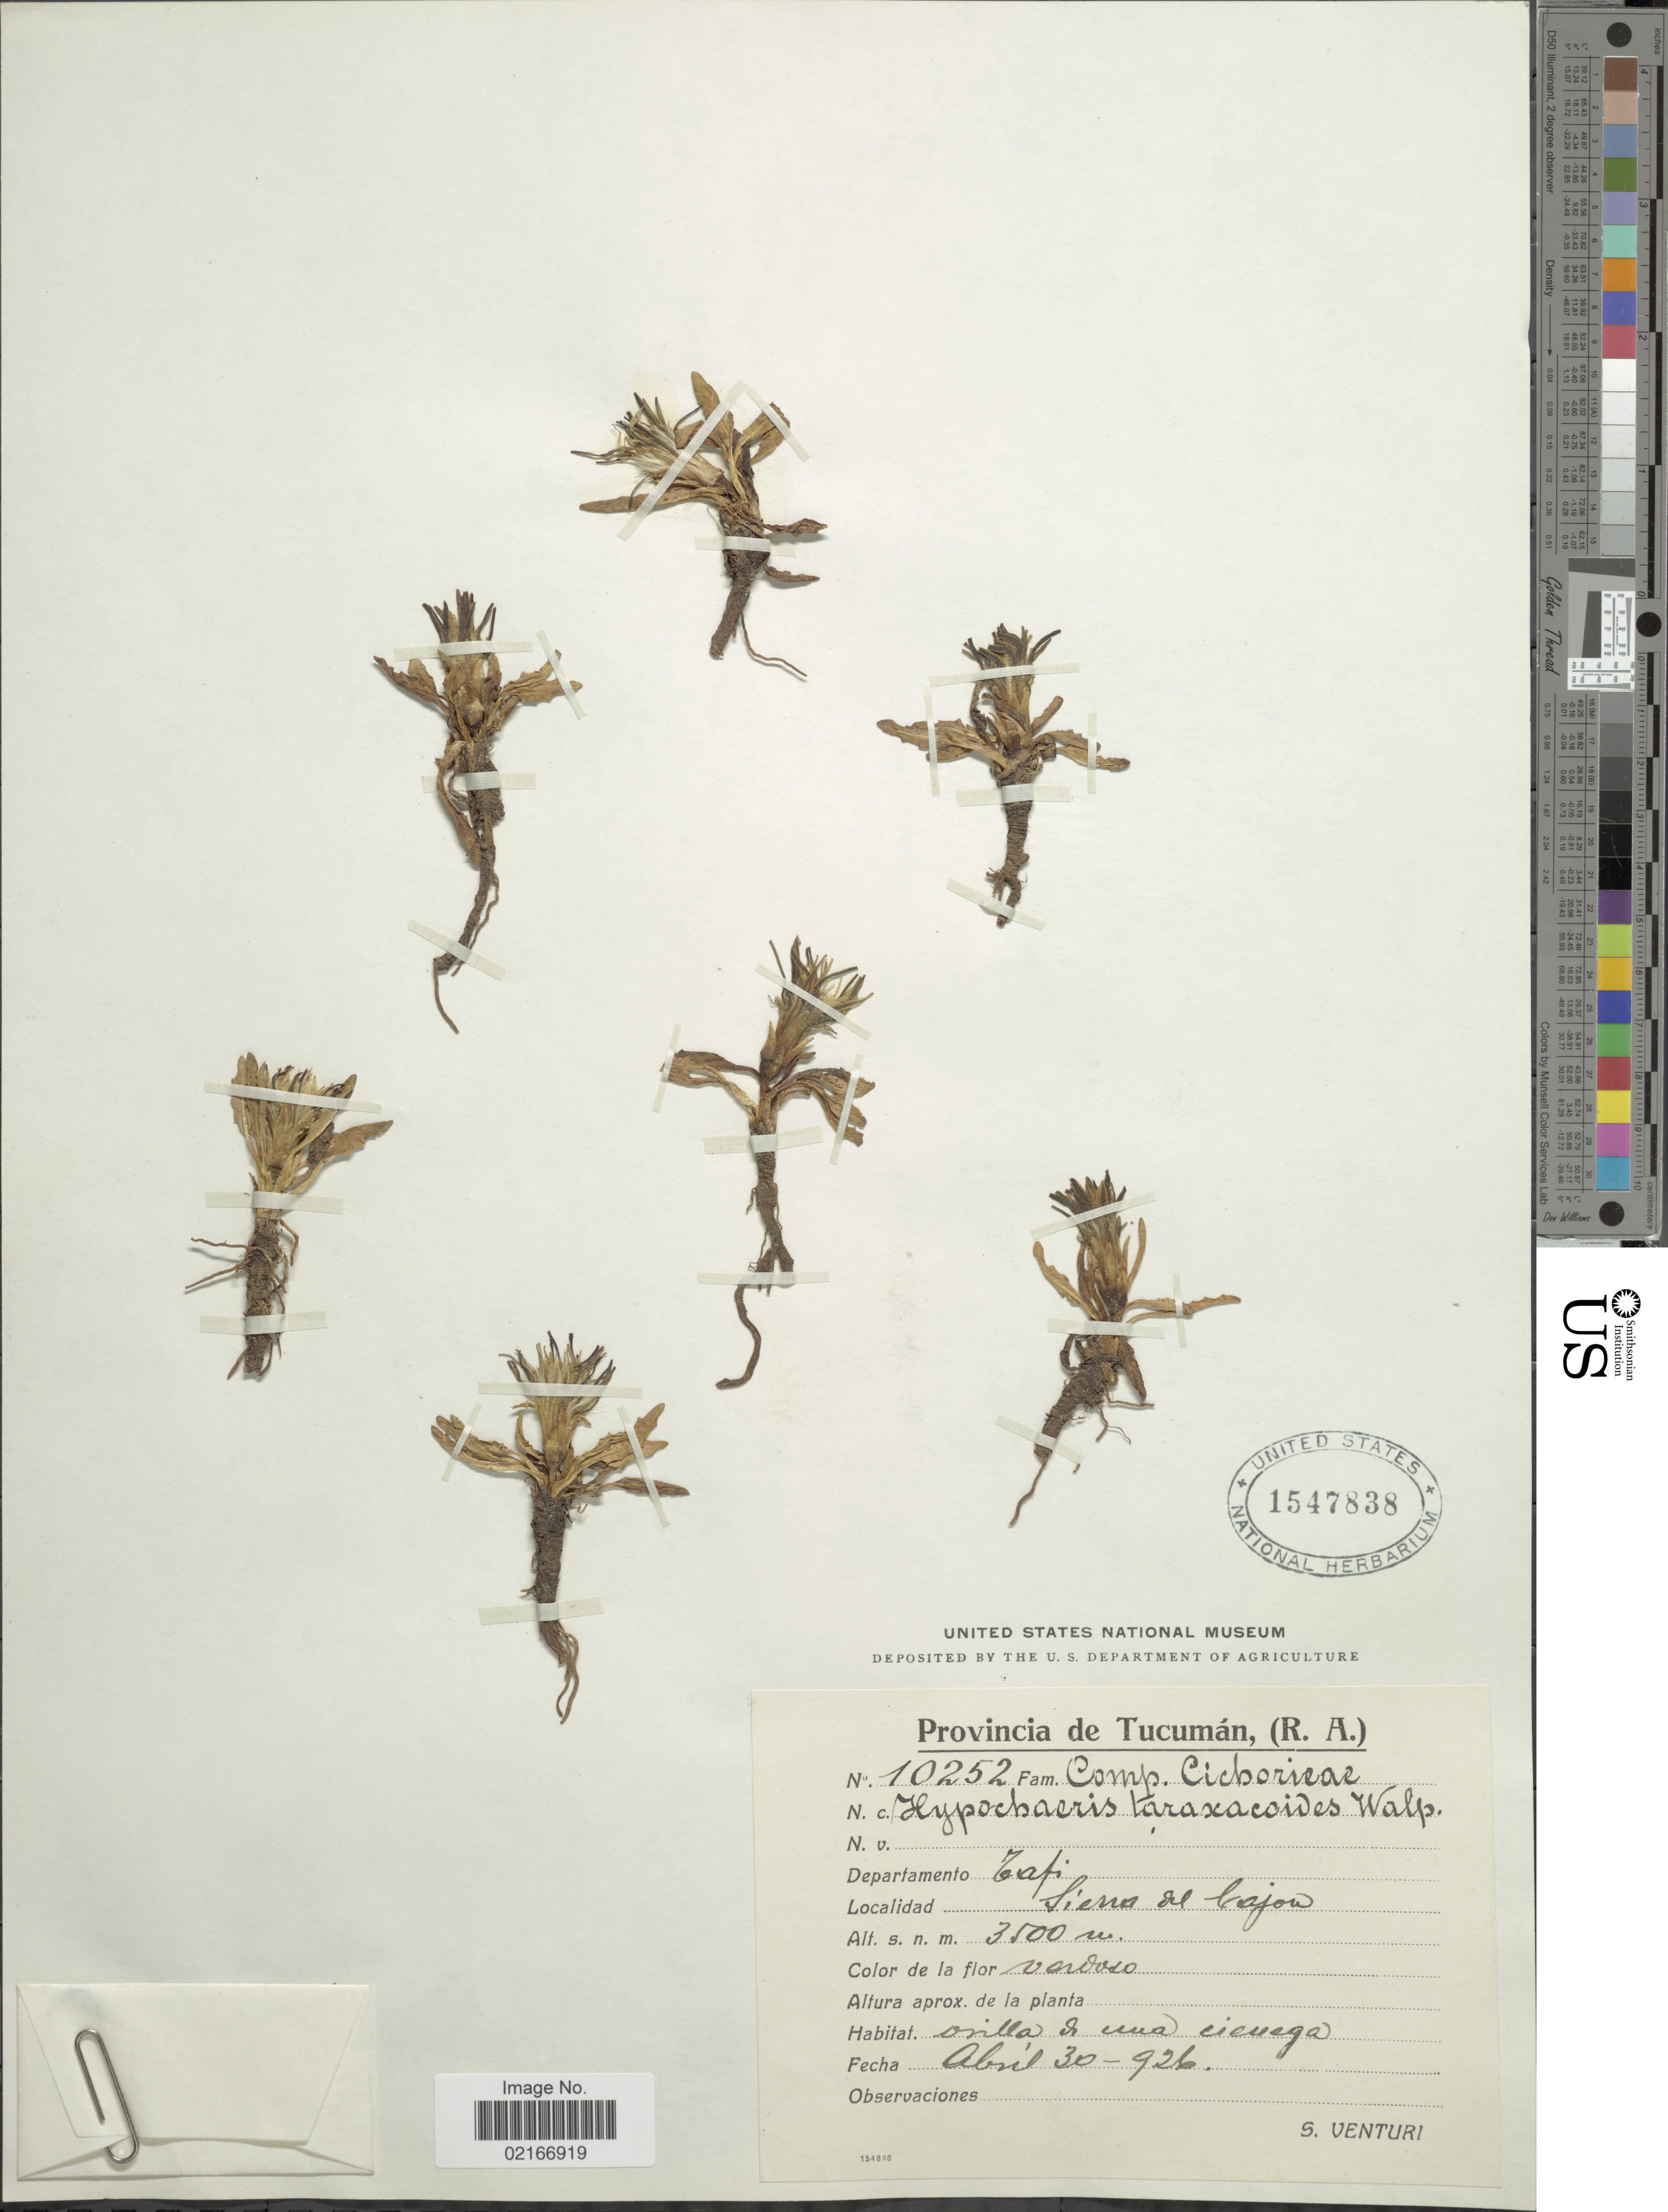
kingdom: Plantae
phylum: Tracheophyta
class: Magnoliopsida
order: Asterales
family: Asteraceae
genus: Hypochaeris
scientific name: Hypochaeris taraxacoides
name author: Ball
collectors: S. Venturi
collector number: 10252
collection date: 1926-04-30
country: Argentina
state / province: Tucumán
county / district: Tafí Viejo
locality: Sierra de Cajón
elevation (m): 3500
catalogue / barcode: US 1547838